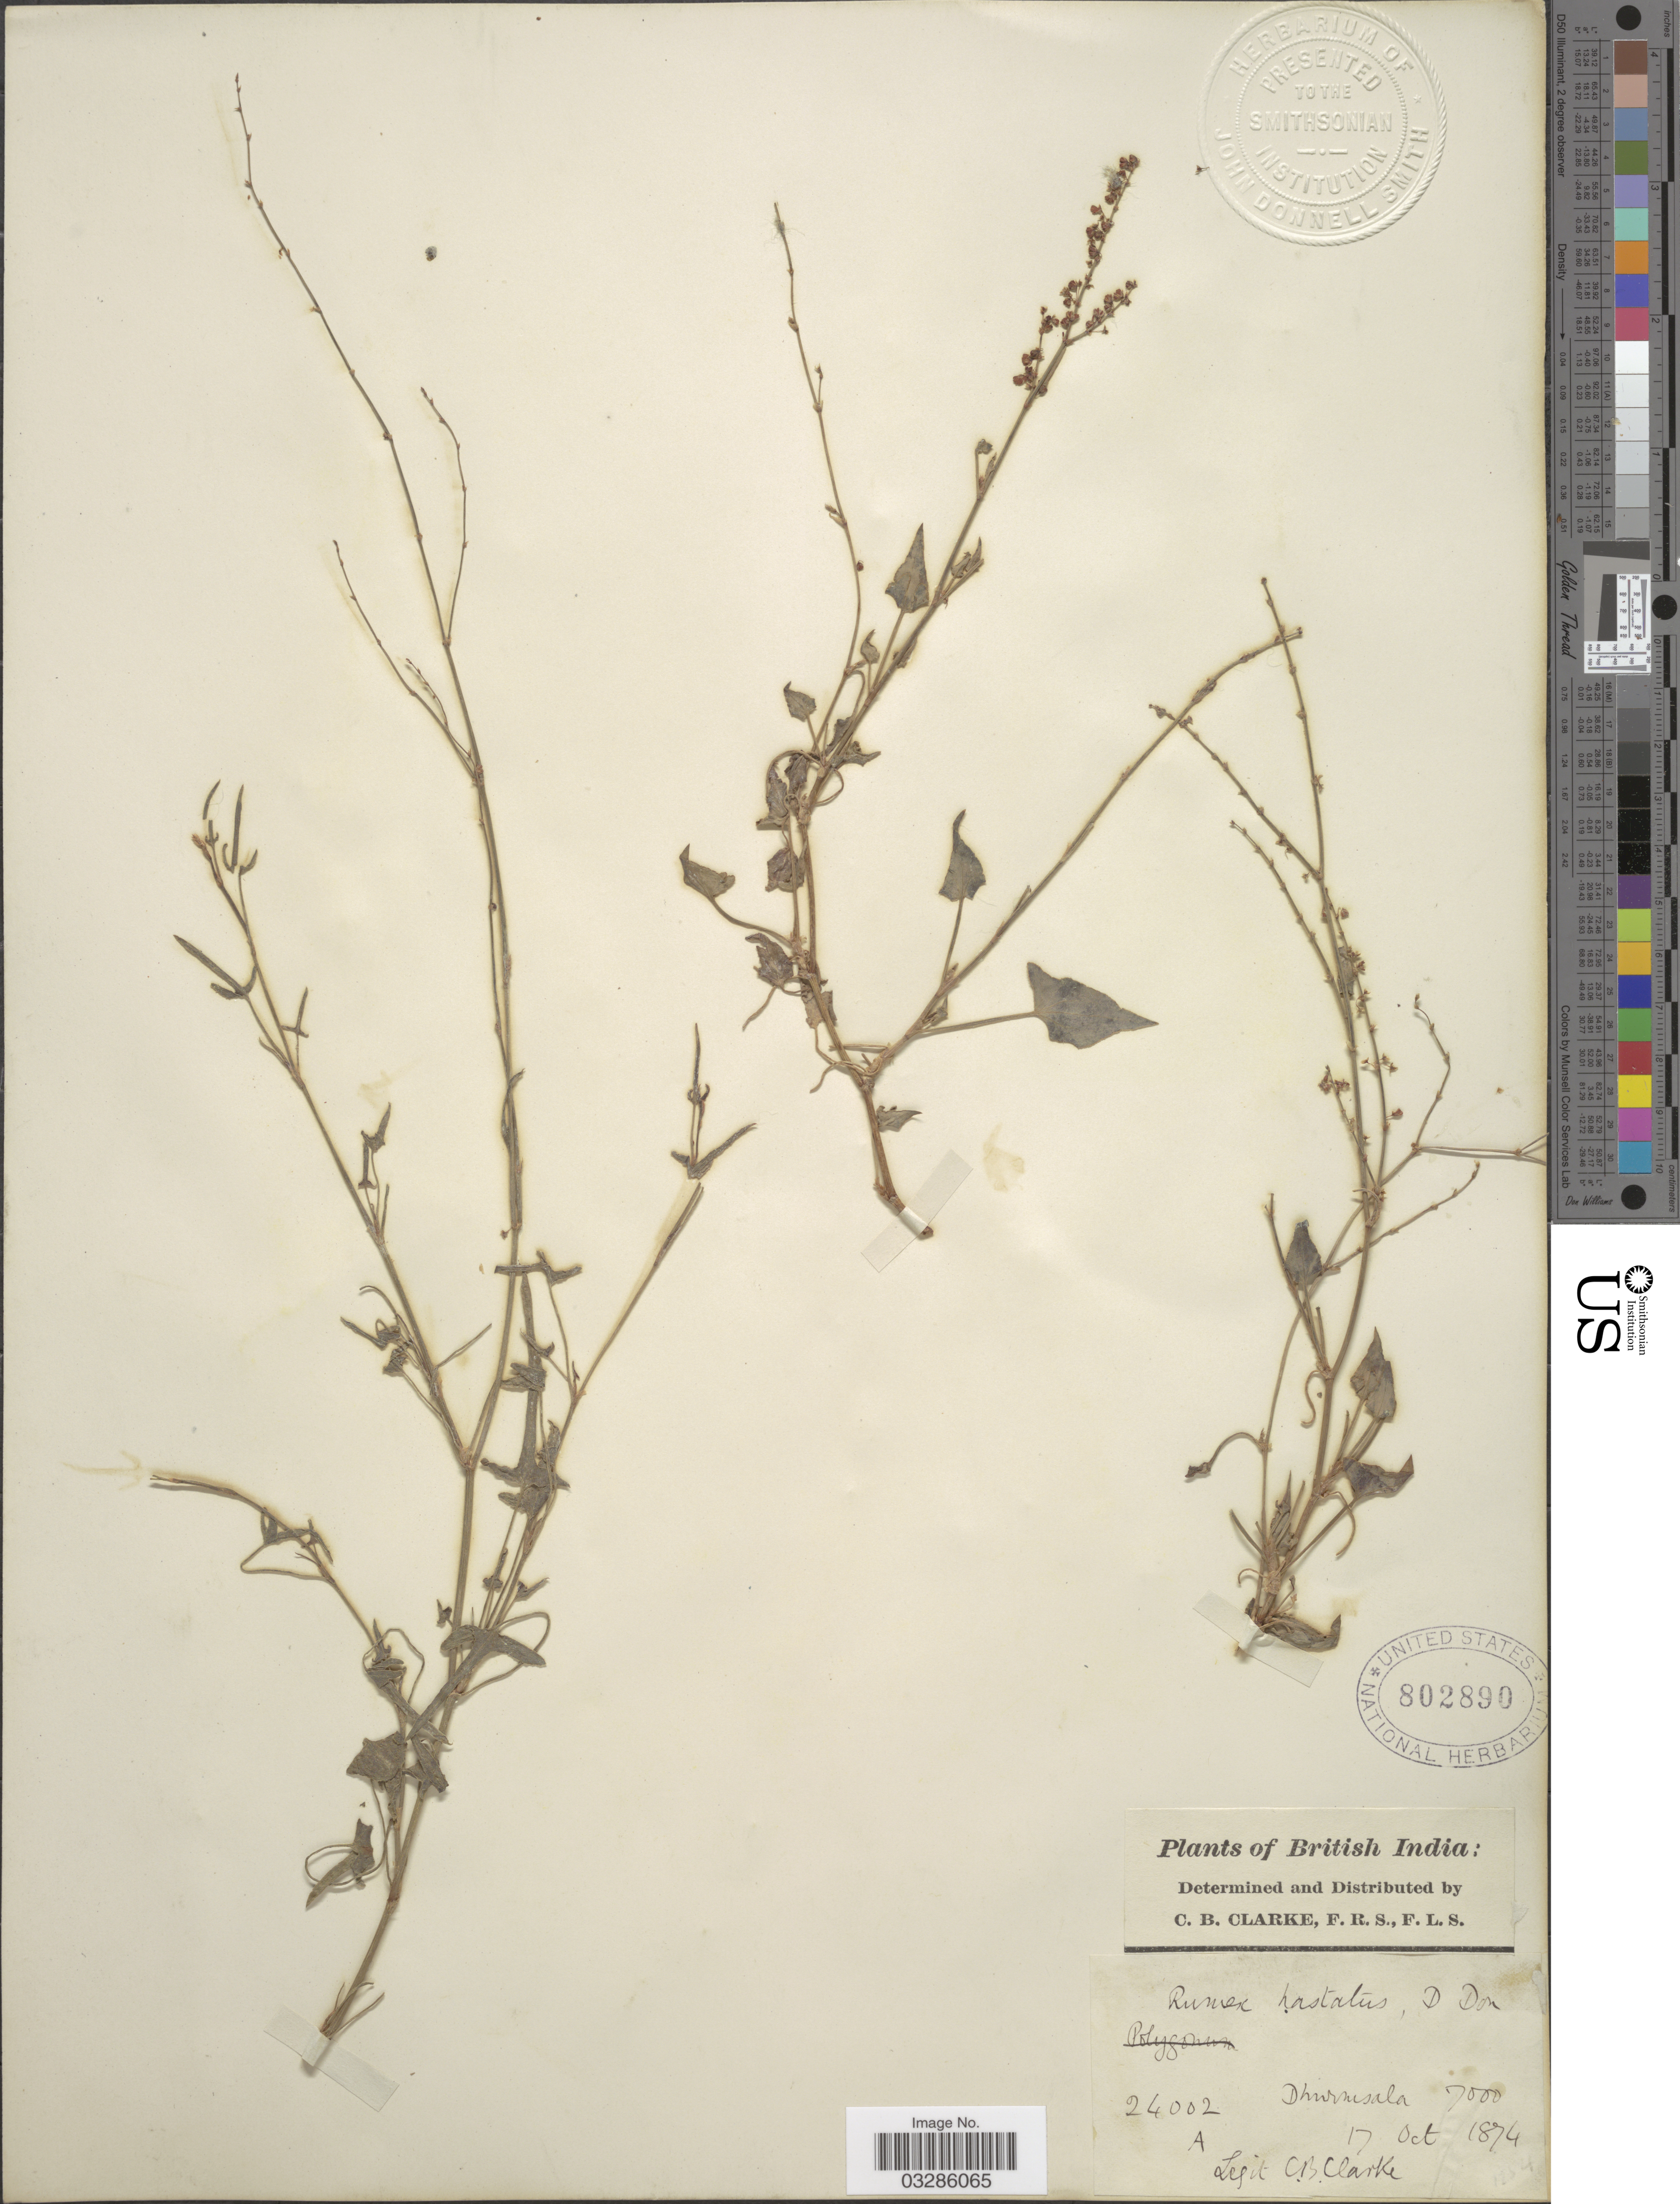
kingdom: Plantae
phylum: Tracheophyta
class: Magnoliopsida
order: Caryophyllales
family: Polygonaceae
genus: Rumex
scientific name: Rumex hastatus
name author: D. Don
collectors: C. B. Clarke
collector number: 24002A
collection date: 1874-10-17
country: India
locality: British India: Dhurmsala.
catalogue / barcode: US 802890